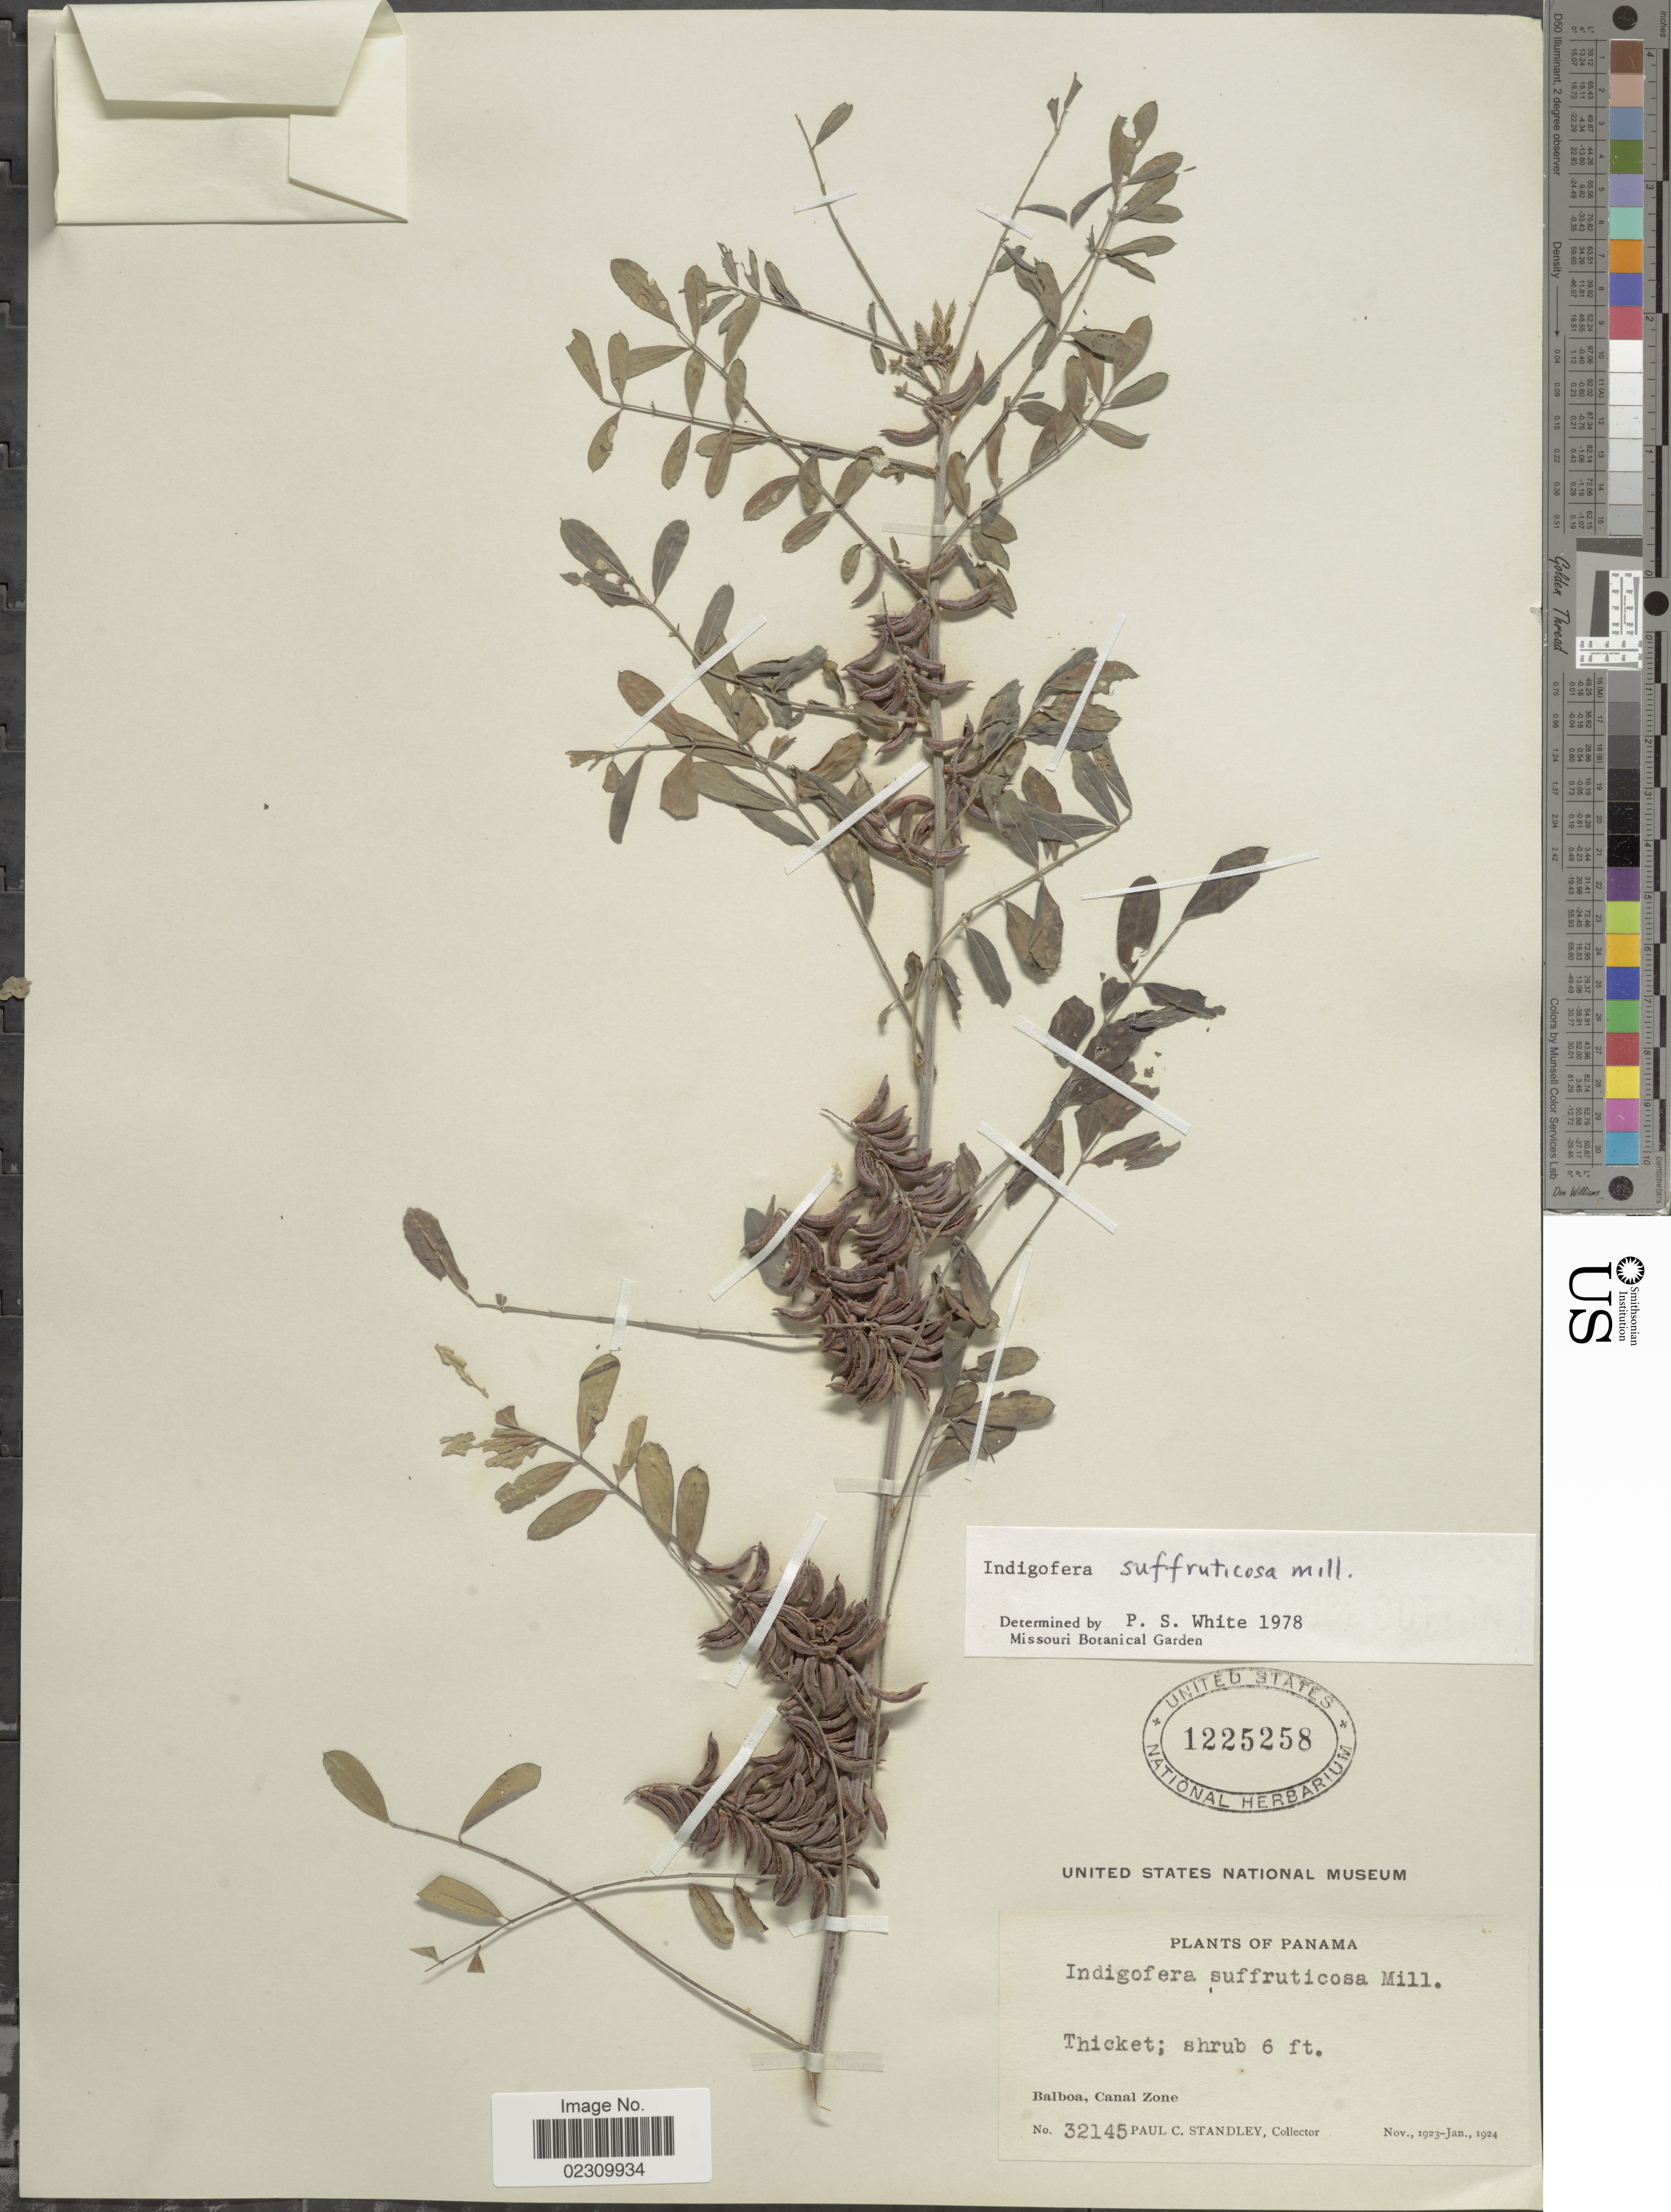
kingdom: Plantae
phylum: Tracheophyta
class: Magnoliopsida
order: Fabales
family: Fabaceae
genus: Indigofera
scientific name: Indigofera suffruticosa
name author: Mill.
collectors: P. C. Standley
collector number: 32145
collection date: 1923-11/1924-01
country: Panama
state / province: Colón / Panamá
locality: Balboa, Canal Zone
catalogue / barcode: US 1225258